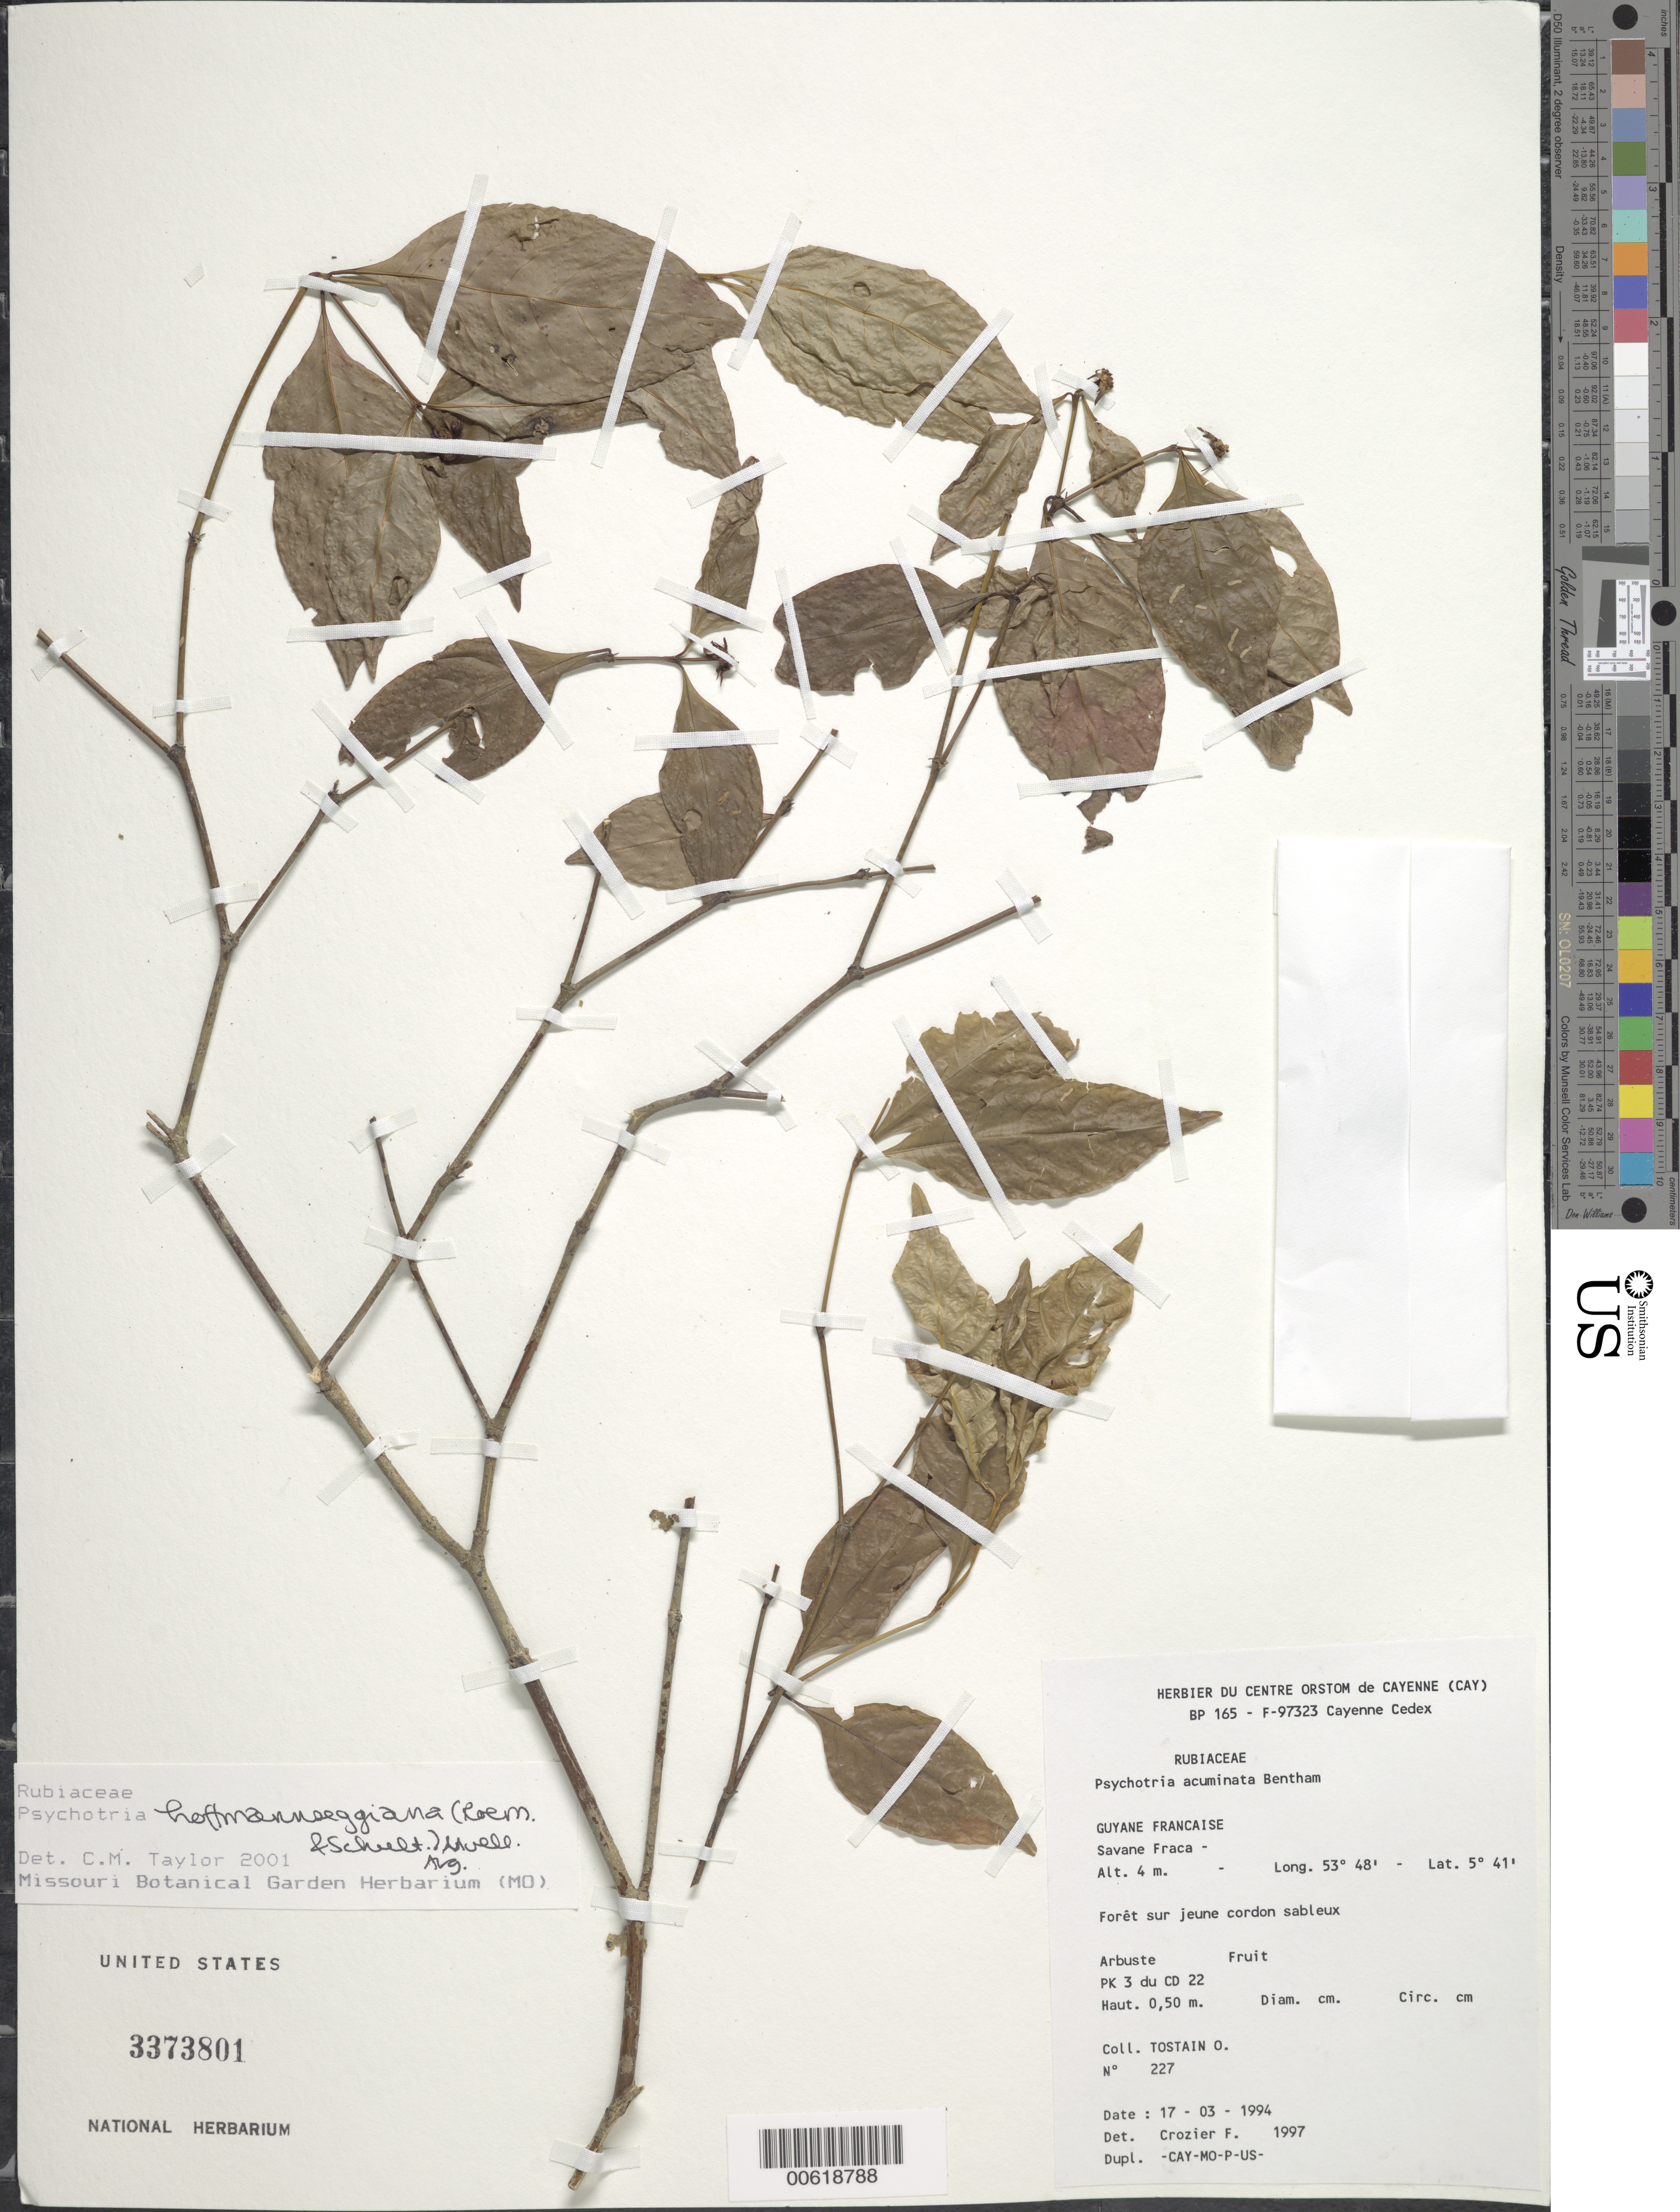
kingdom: Plantae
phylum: Tracheophyta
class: Magnoliopsida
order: Gentianales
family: Rubiaceae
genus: Palicourea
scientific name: Palicourea hoffmannseggiana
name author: (Roem. & Schult.) Borhidi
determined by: Kirkbride, J. H., Jr.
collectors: O. Tostain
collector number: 227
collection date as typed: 17-Mar-94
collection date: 1994-03-17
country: French Guiana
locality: Savane Fraca, PK 3 du CD 22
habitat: Forêt sur jeune cordon sableux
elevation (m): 4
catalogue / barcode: US 3373801